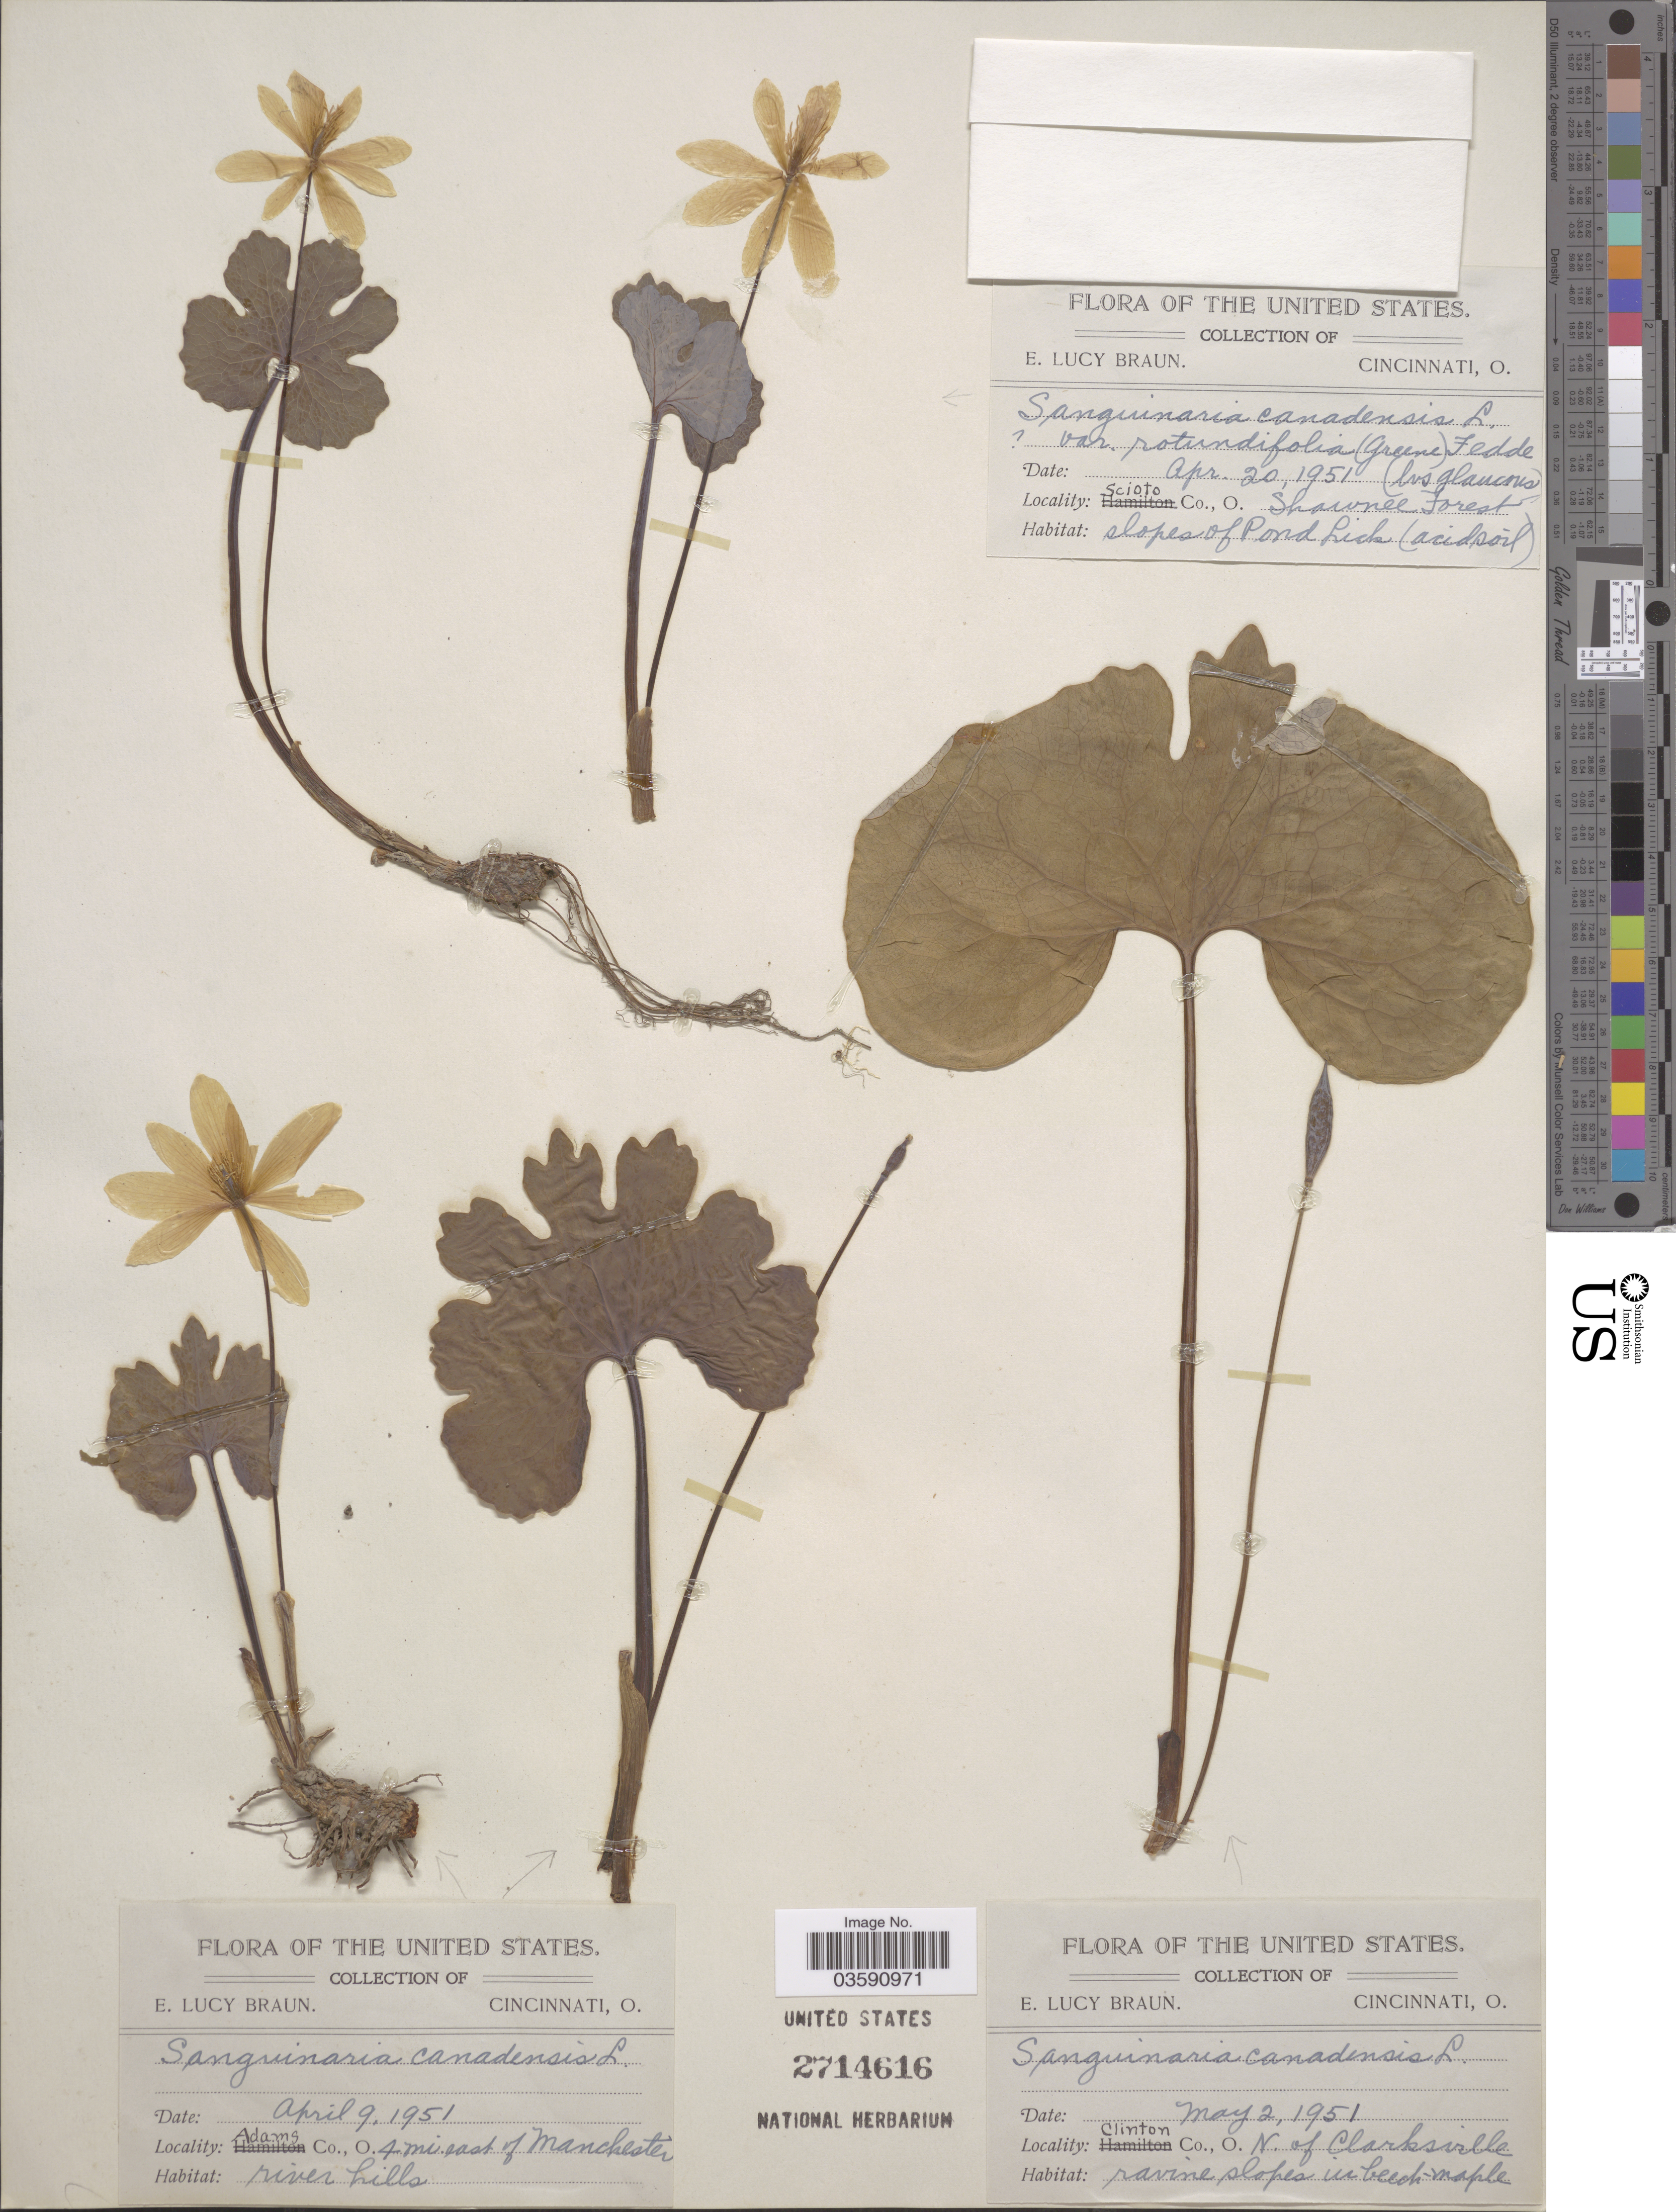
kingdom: Plantae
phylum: Tracheophyta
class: Magnoliopsida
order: Ranunculales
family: Papaveraceae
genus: Sanguinaria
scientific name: Sanguinaria canadensis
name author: L.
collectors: E. L. Braun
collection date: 1951-04-09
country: United States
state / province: Ohio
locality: Adams Co. 4 mi. east of Manchester river hills.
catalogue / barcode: US 2714616-2